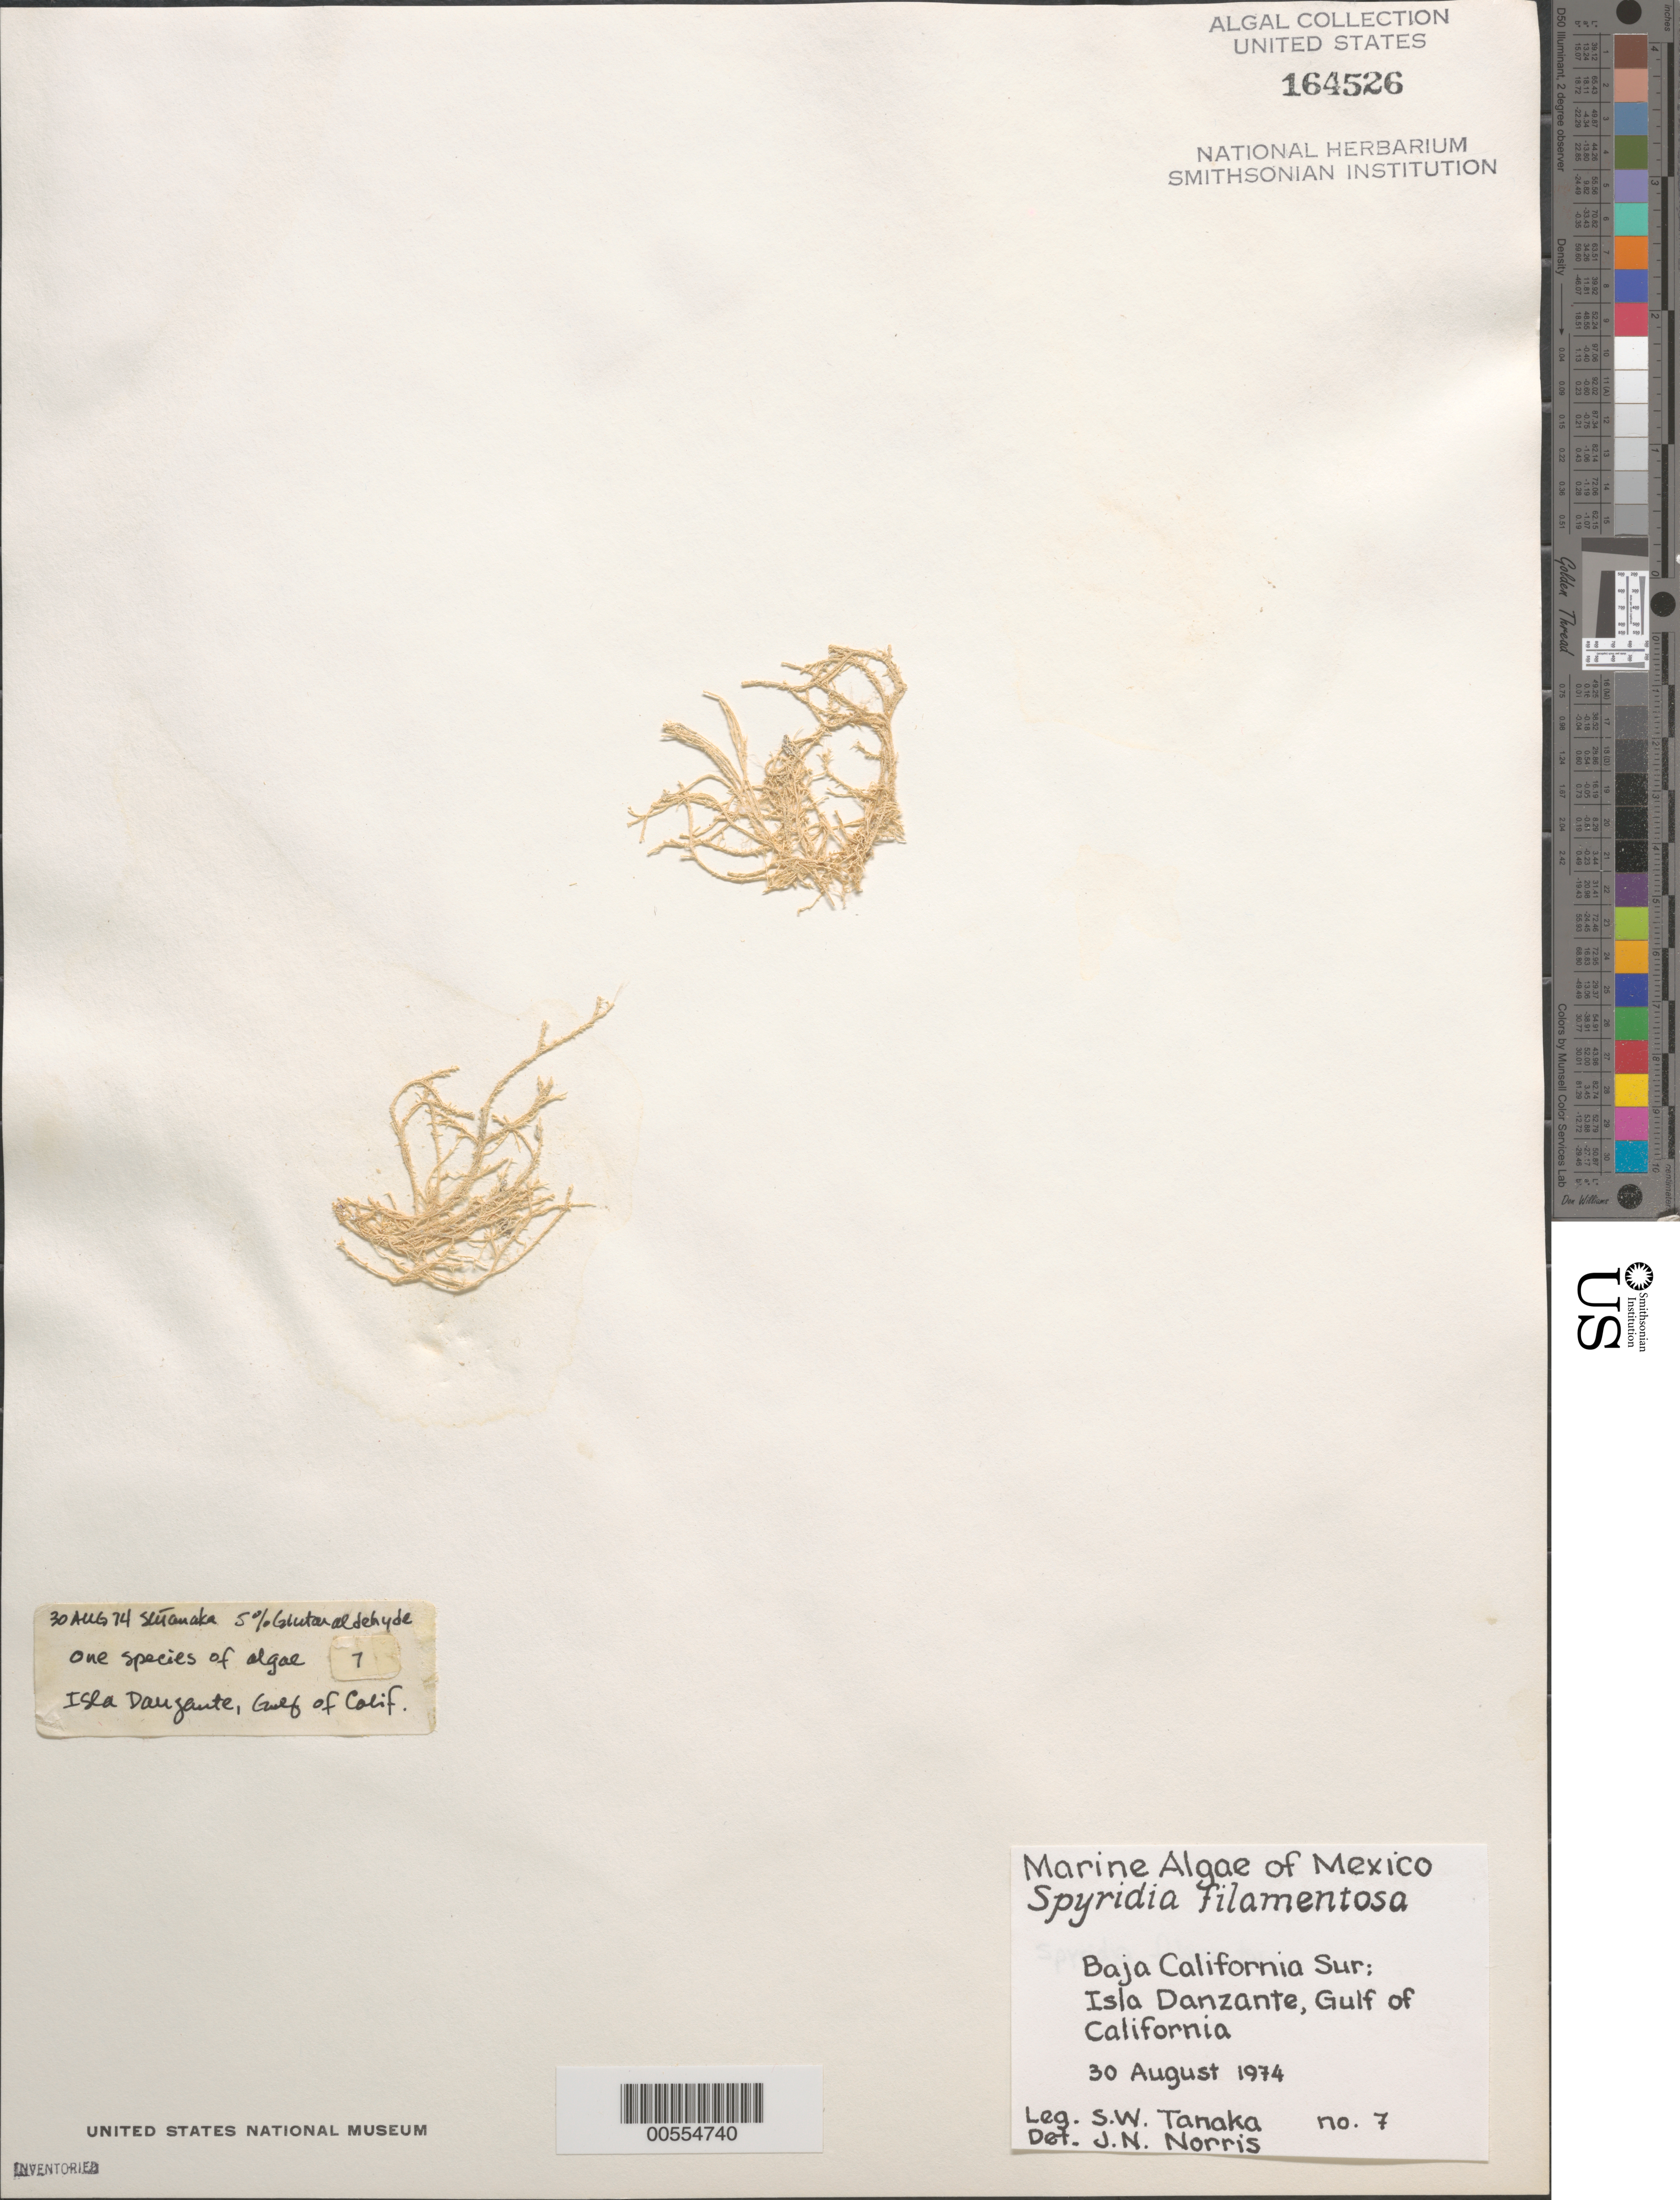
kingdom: Plantae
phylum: Rhodophyta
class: Florideophyceae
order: Ceramiales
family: Spyridiaceae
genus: Spyridia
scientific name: Spyridia filamentosa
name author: (Wulfen) Harv.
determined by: Norris, James N.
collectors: S. Tanaka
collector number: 7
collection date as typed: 30 Aug 1974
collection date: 1974-08-30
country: Mexico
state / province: Baja California Sur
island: Isla Danzante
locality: Gulf of California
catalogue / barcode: US 164526